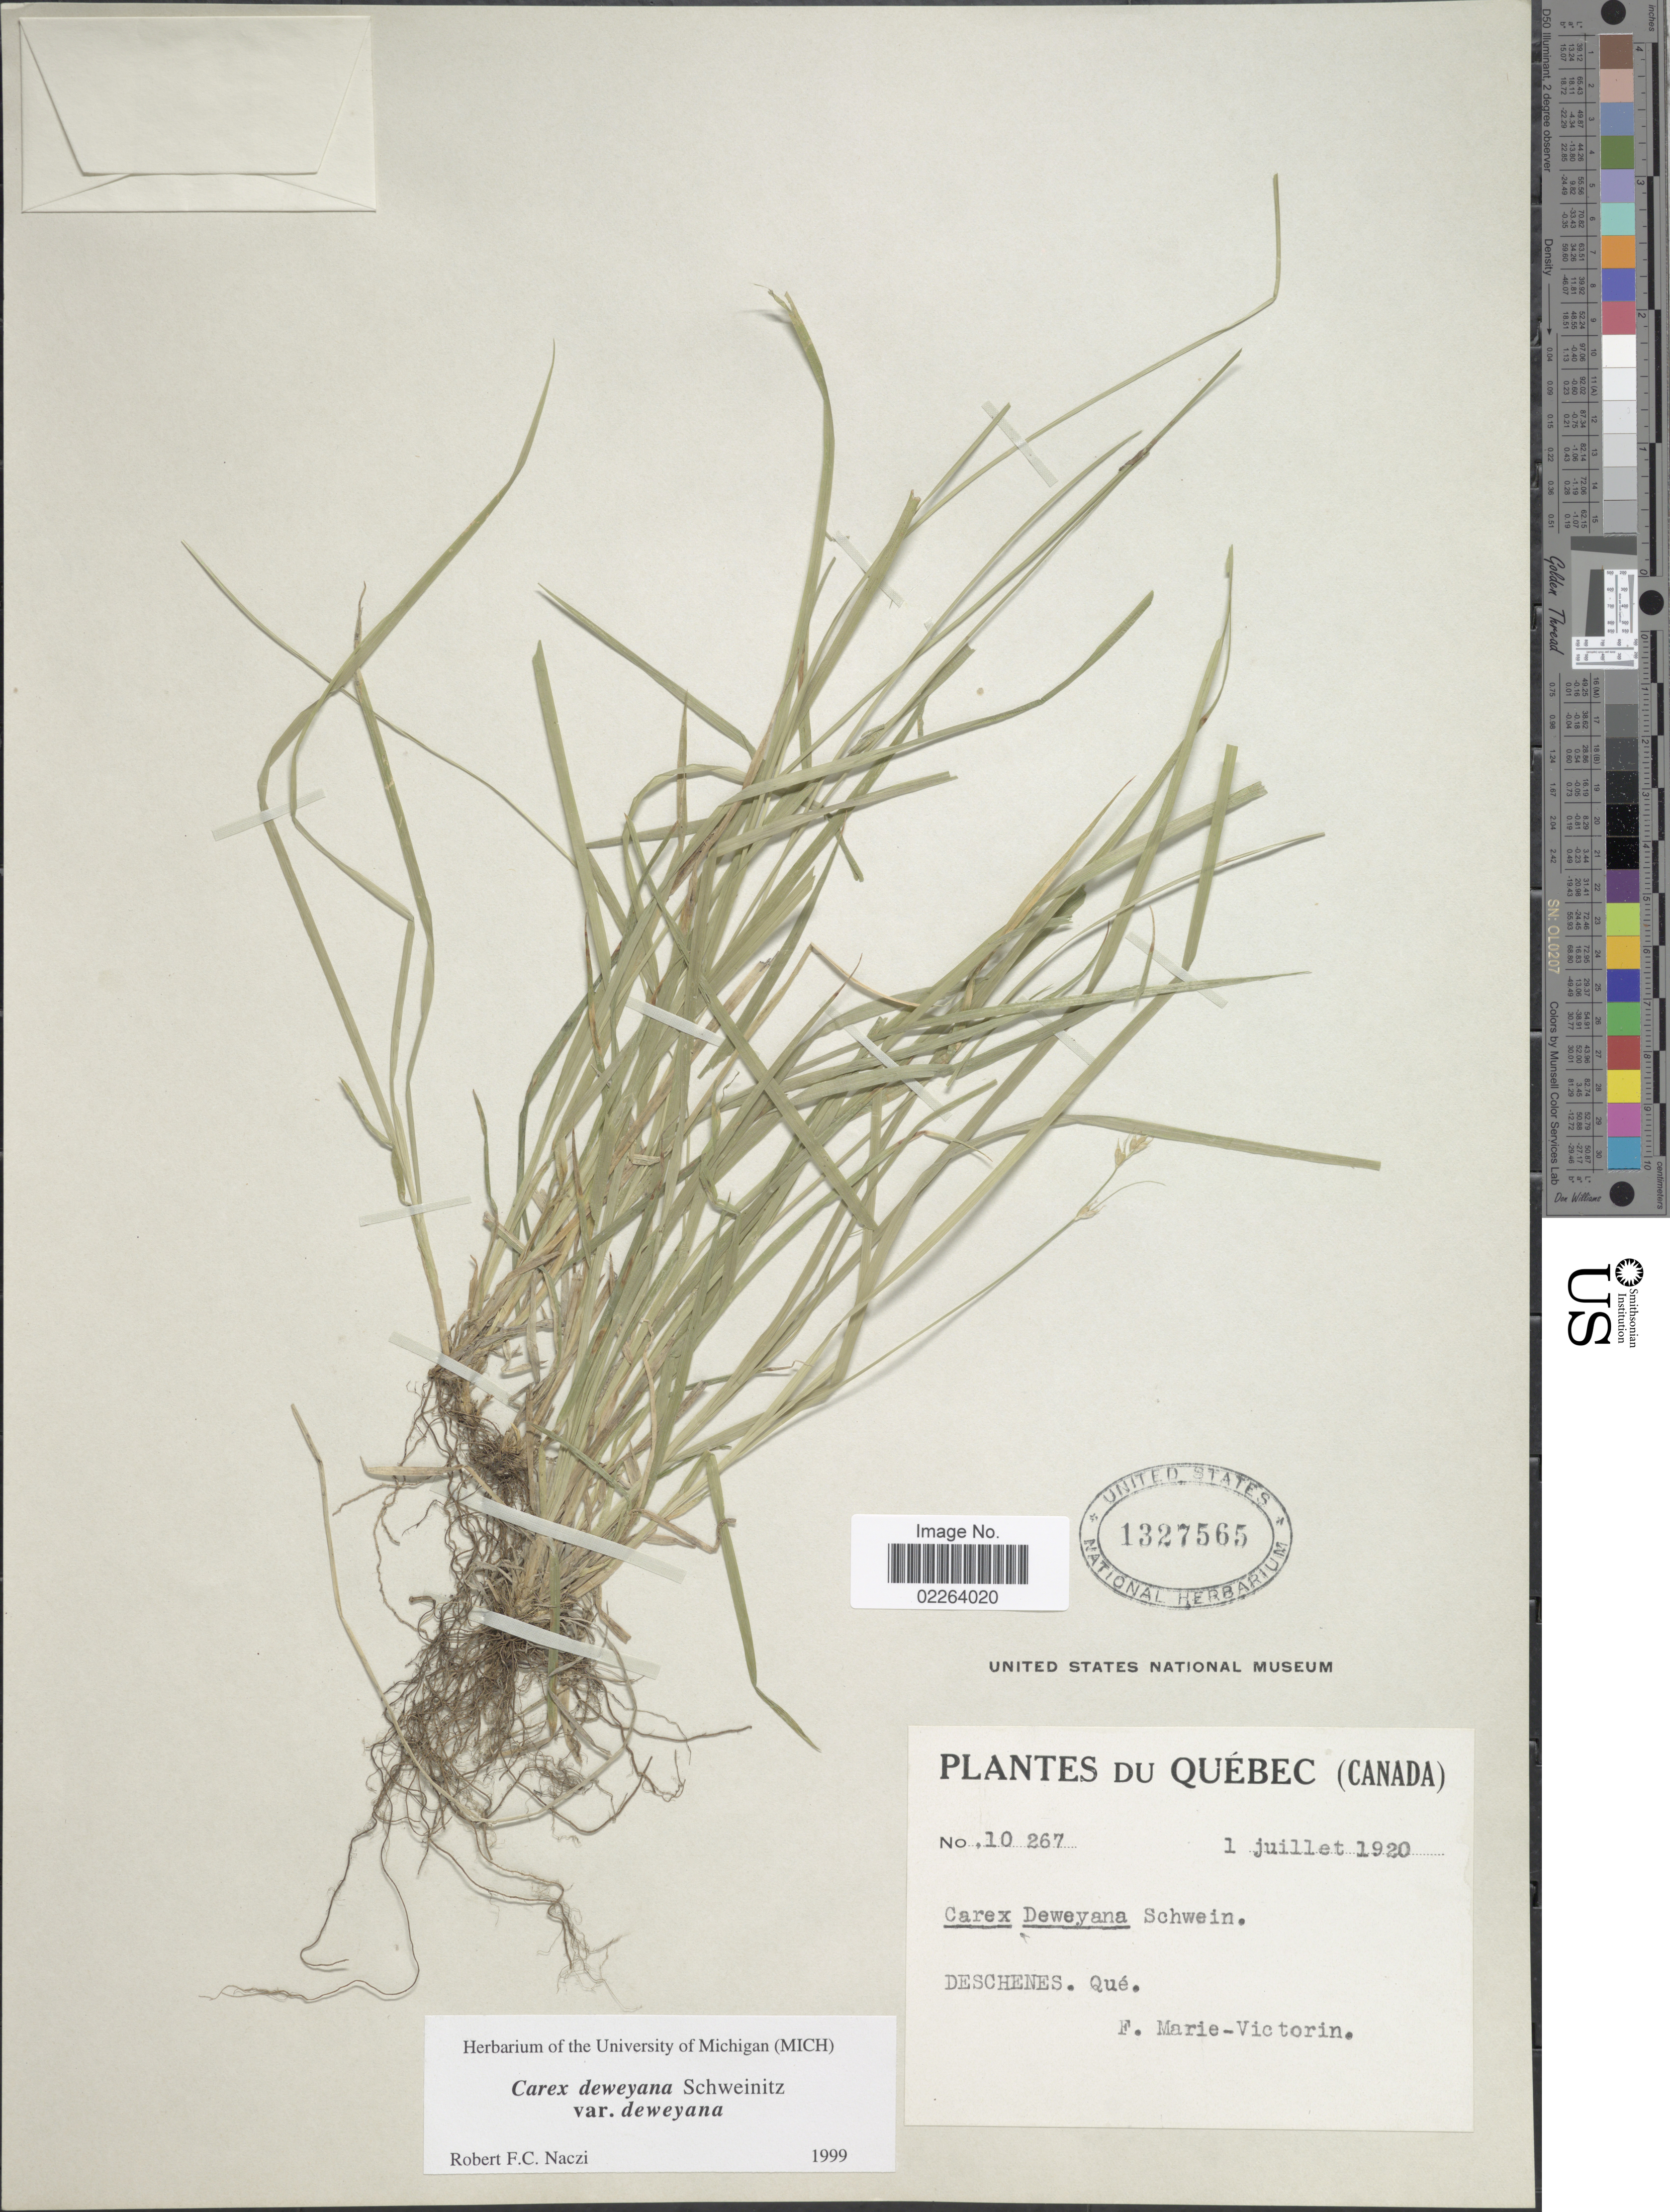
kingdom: Plantae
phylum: Tracheophyta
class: Liliopsida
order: Poales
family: Cyperaceae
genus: Carex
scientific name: Carex deweyana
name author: Schwein.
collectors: F. Marie-Victorin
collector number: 10267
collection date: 1920-07-01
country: Canada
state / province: Quebec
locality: Deschenes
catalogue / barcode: US 1327565